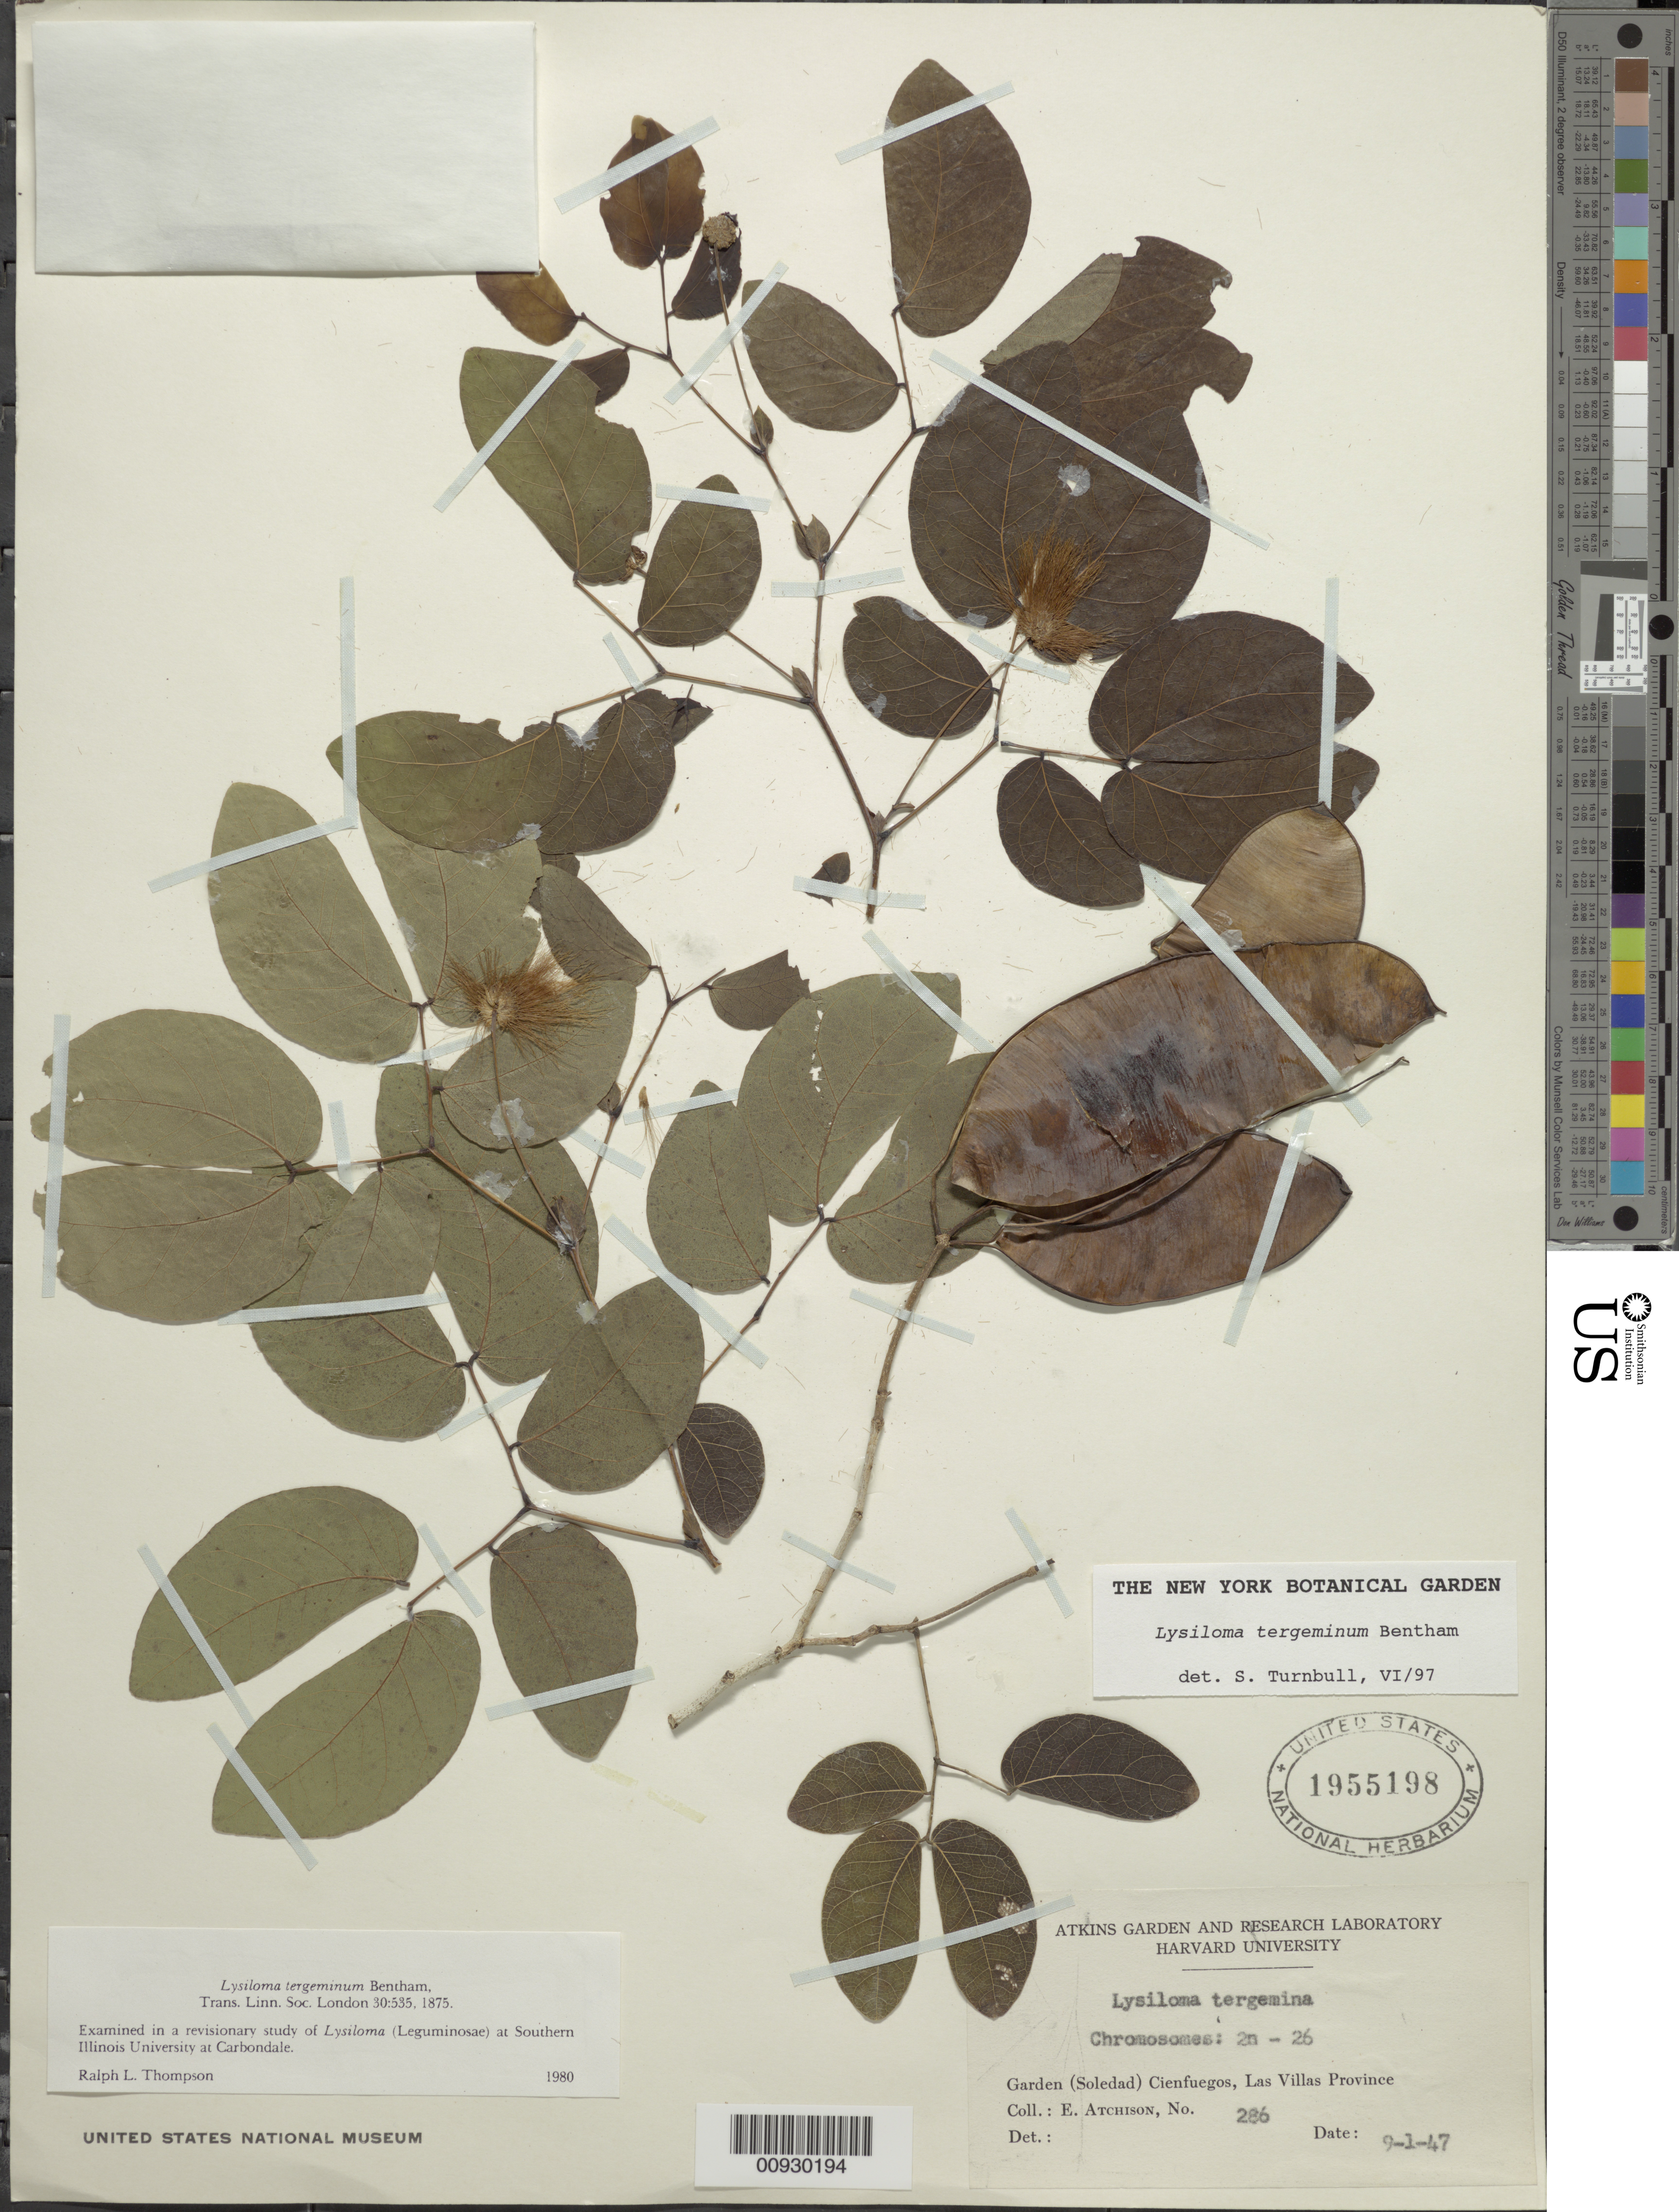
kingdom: Plantae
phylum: Tracheophyta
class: Magnoliopsida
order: Fabales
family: Fabaceae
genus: Lysiloma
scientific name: Lysiloma tergeminum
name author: Benth.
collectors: E. Atchison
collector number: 286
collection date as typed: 01 Sep 1947 or 09 Jan 1947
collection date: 1947-01-09 or 1947-09-01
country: Cuba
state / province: Cienfuegos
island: Cuba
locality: Garden (Soledad) Cienfuegos, Las Villa Province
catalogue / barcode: US 1955198